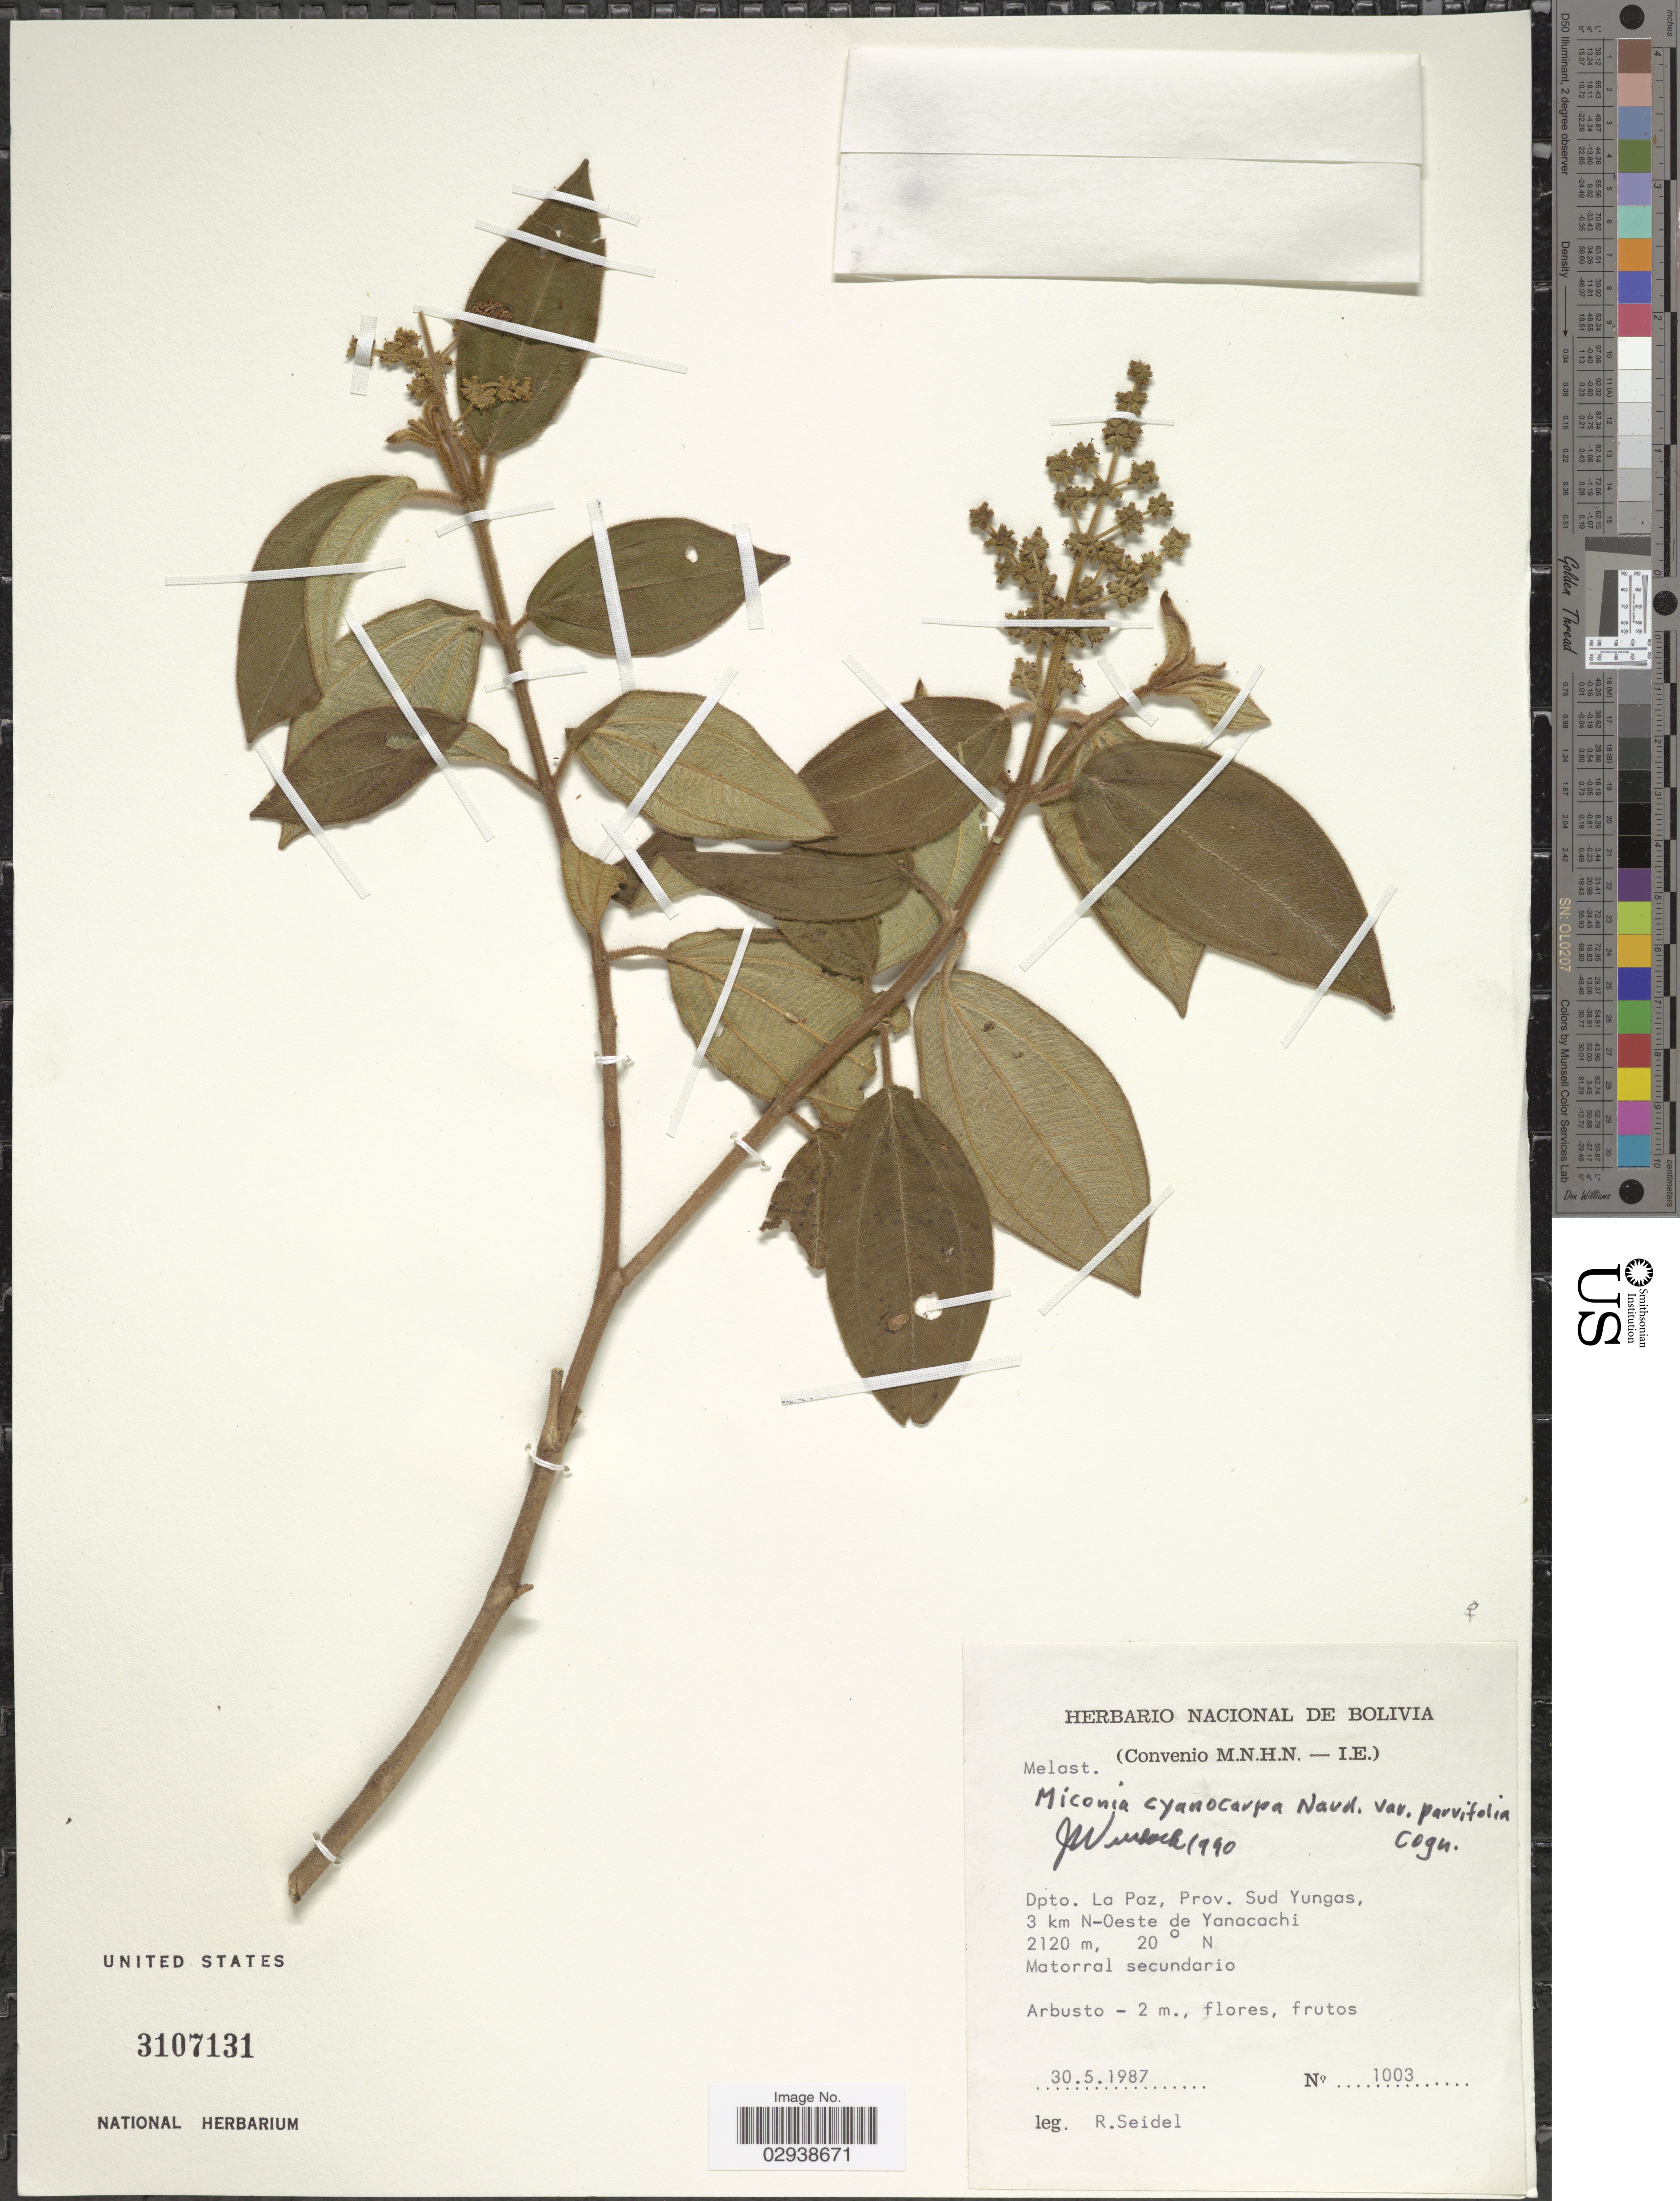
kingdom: Plantae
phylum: Tracheophyta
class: Magnoliopsida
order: Myrtales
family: Melastomataceae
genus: Miconia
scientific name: Miconia cyanocarpa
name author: Naudin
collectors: R. Seidel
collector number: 1003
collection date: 1987-05-30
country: Bolivia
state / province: La Paz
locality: Dpto. La Paz, Prov. Sud Yungas, 3 km N-Oeste de Yanacachi.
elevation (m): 2120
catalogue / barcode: US 3107131